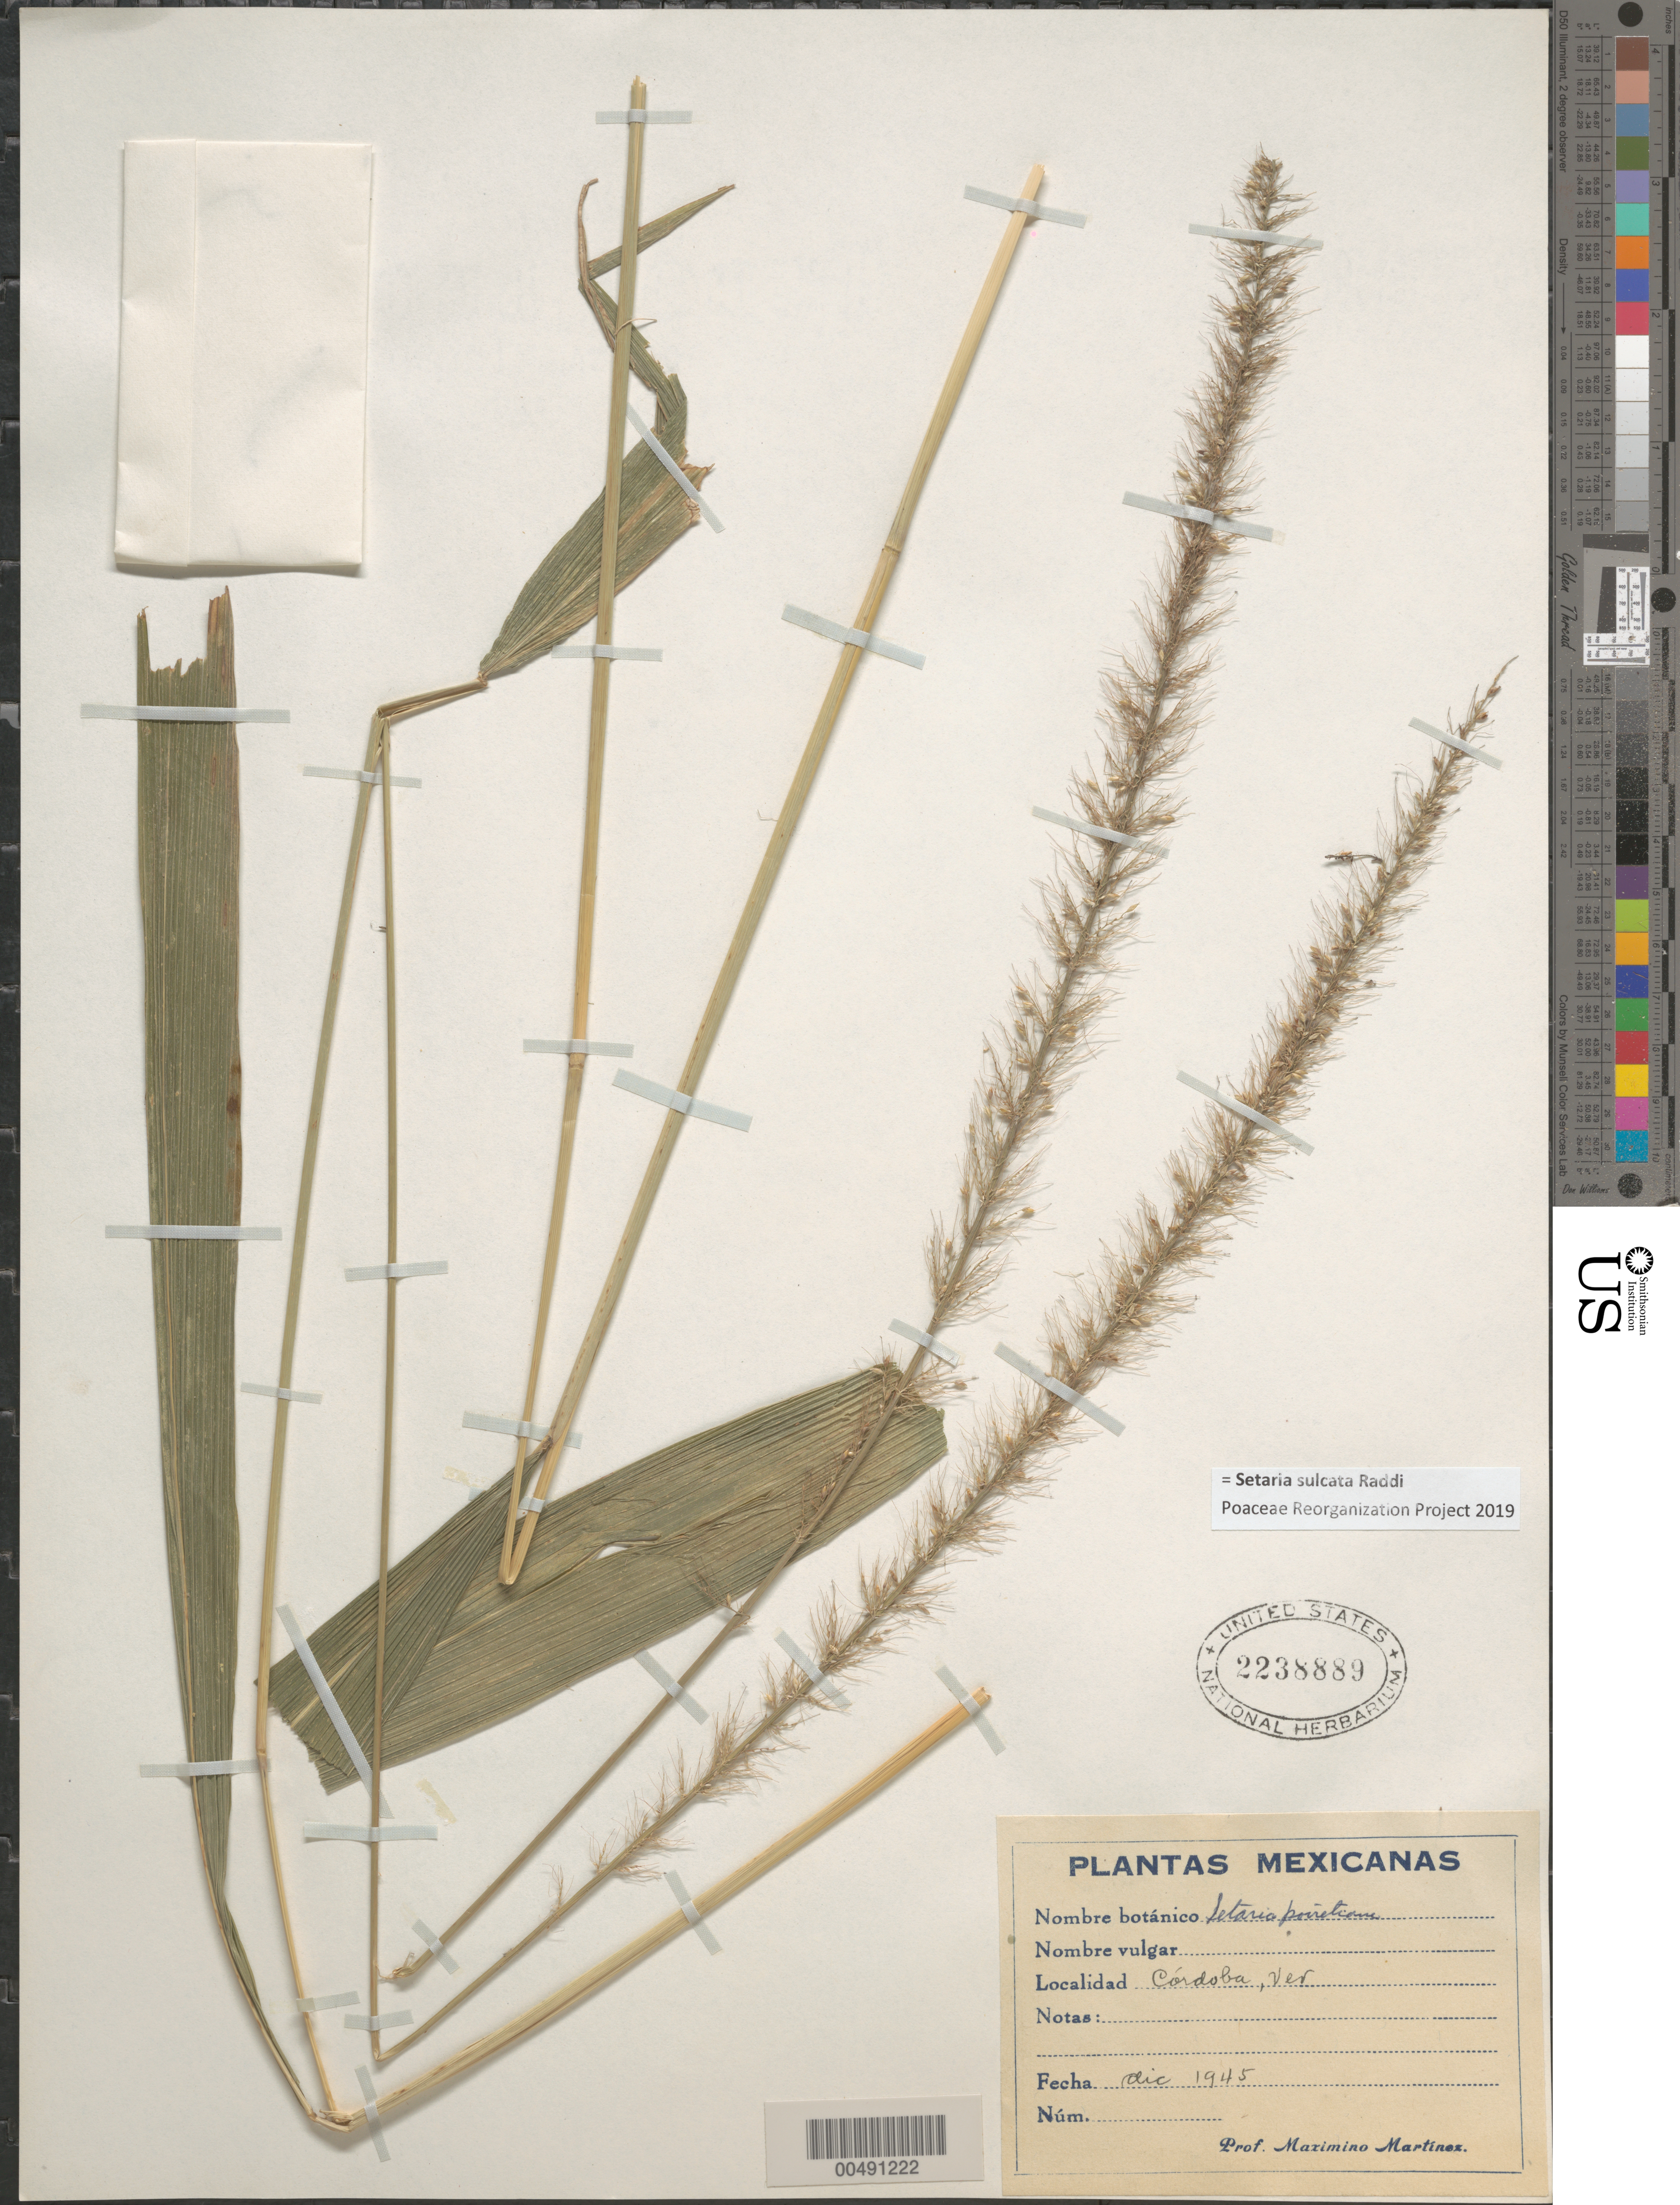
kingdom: Plantae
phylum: Tracheophyta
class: Liliopsida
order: Poales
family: Poaceae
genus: Setaria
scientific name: Setaria poiretiana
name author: (Schult.) Kunth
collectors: M. Martínez M.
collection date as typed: Dec 1945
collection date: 1945-12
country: Mexico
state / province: Veracruz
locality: Córdoba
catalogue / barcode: US 2238889